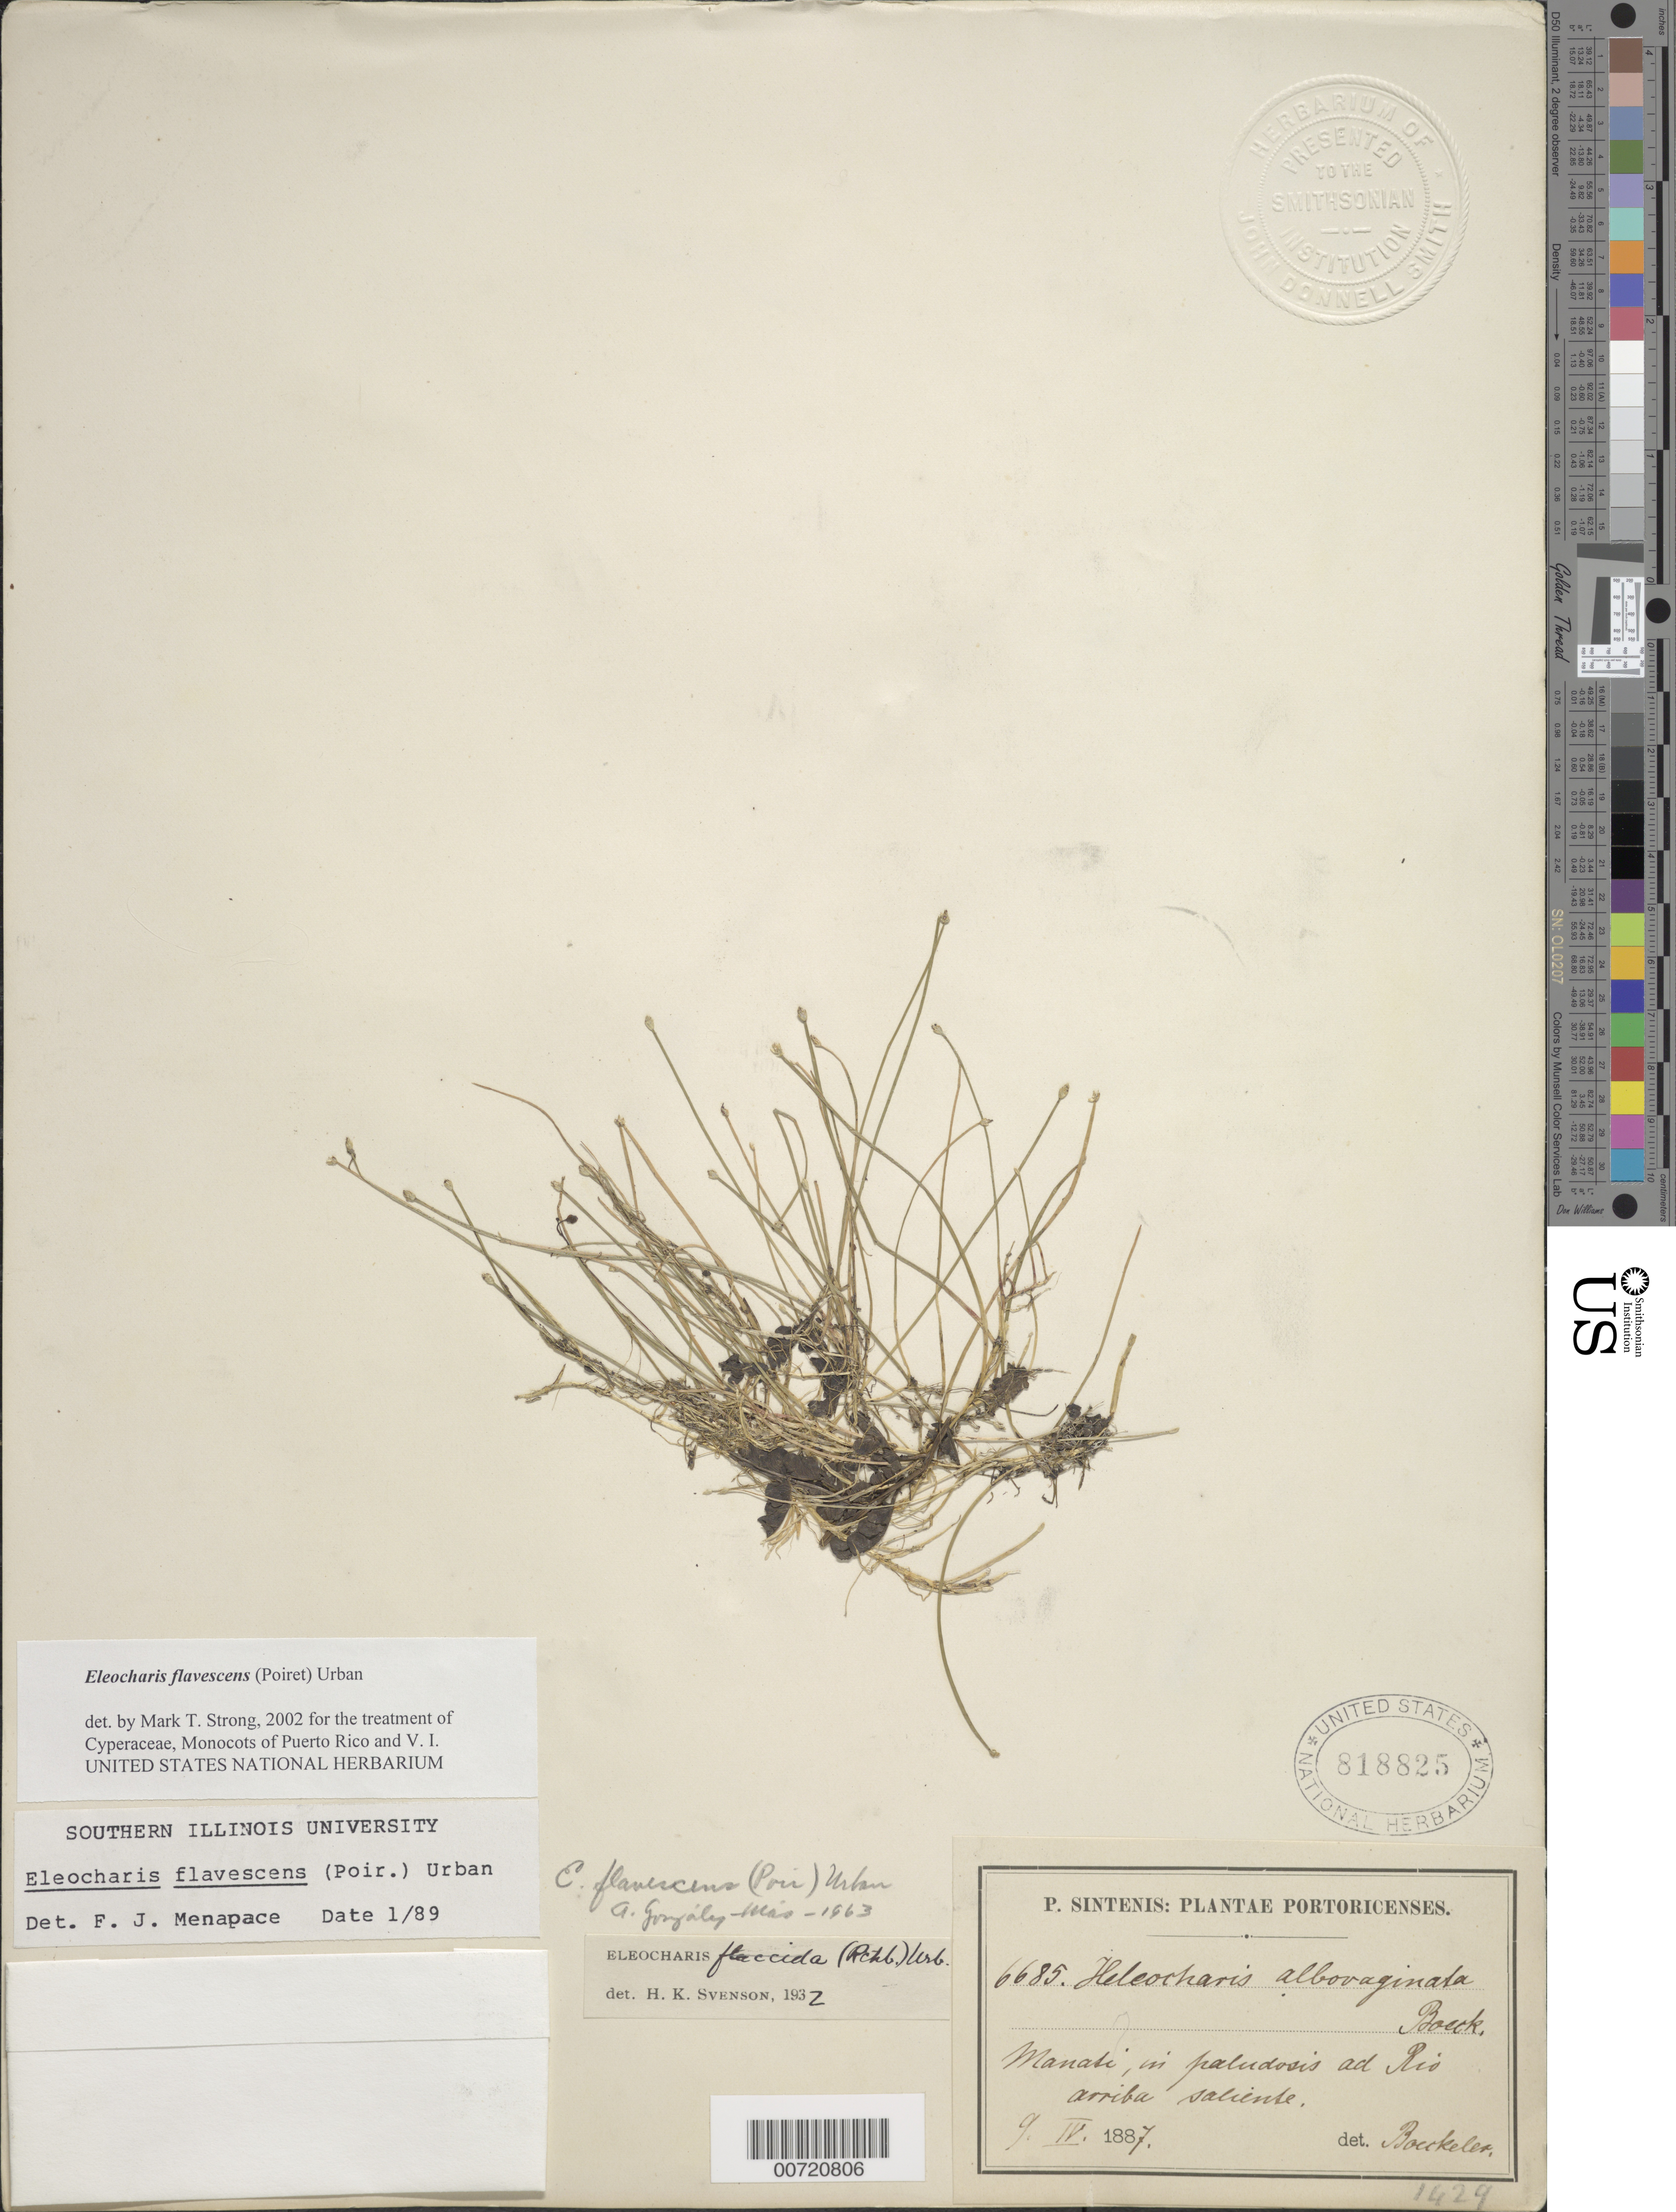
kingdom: Plantae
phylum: Tracheophyta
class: Liliopsida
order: Poales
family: Cyperaceae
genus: Eleocharis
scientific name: Eleocharis flavescens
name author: (Poir.) Urb.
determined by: Strong, M. T., (US), Smithsonian Institution - National Museum of Natural History (UNITED STATES)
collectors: P. Sintenis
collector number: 6685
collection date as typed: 09 Apr 1887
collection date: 1887-04-09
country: Puerto Rico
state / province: Manatí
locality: Manatí.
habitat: In paludosis ad Rio arriba saliente.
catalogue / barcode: US 818825